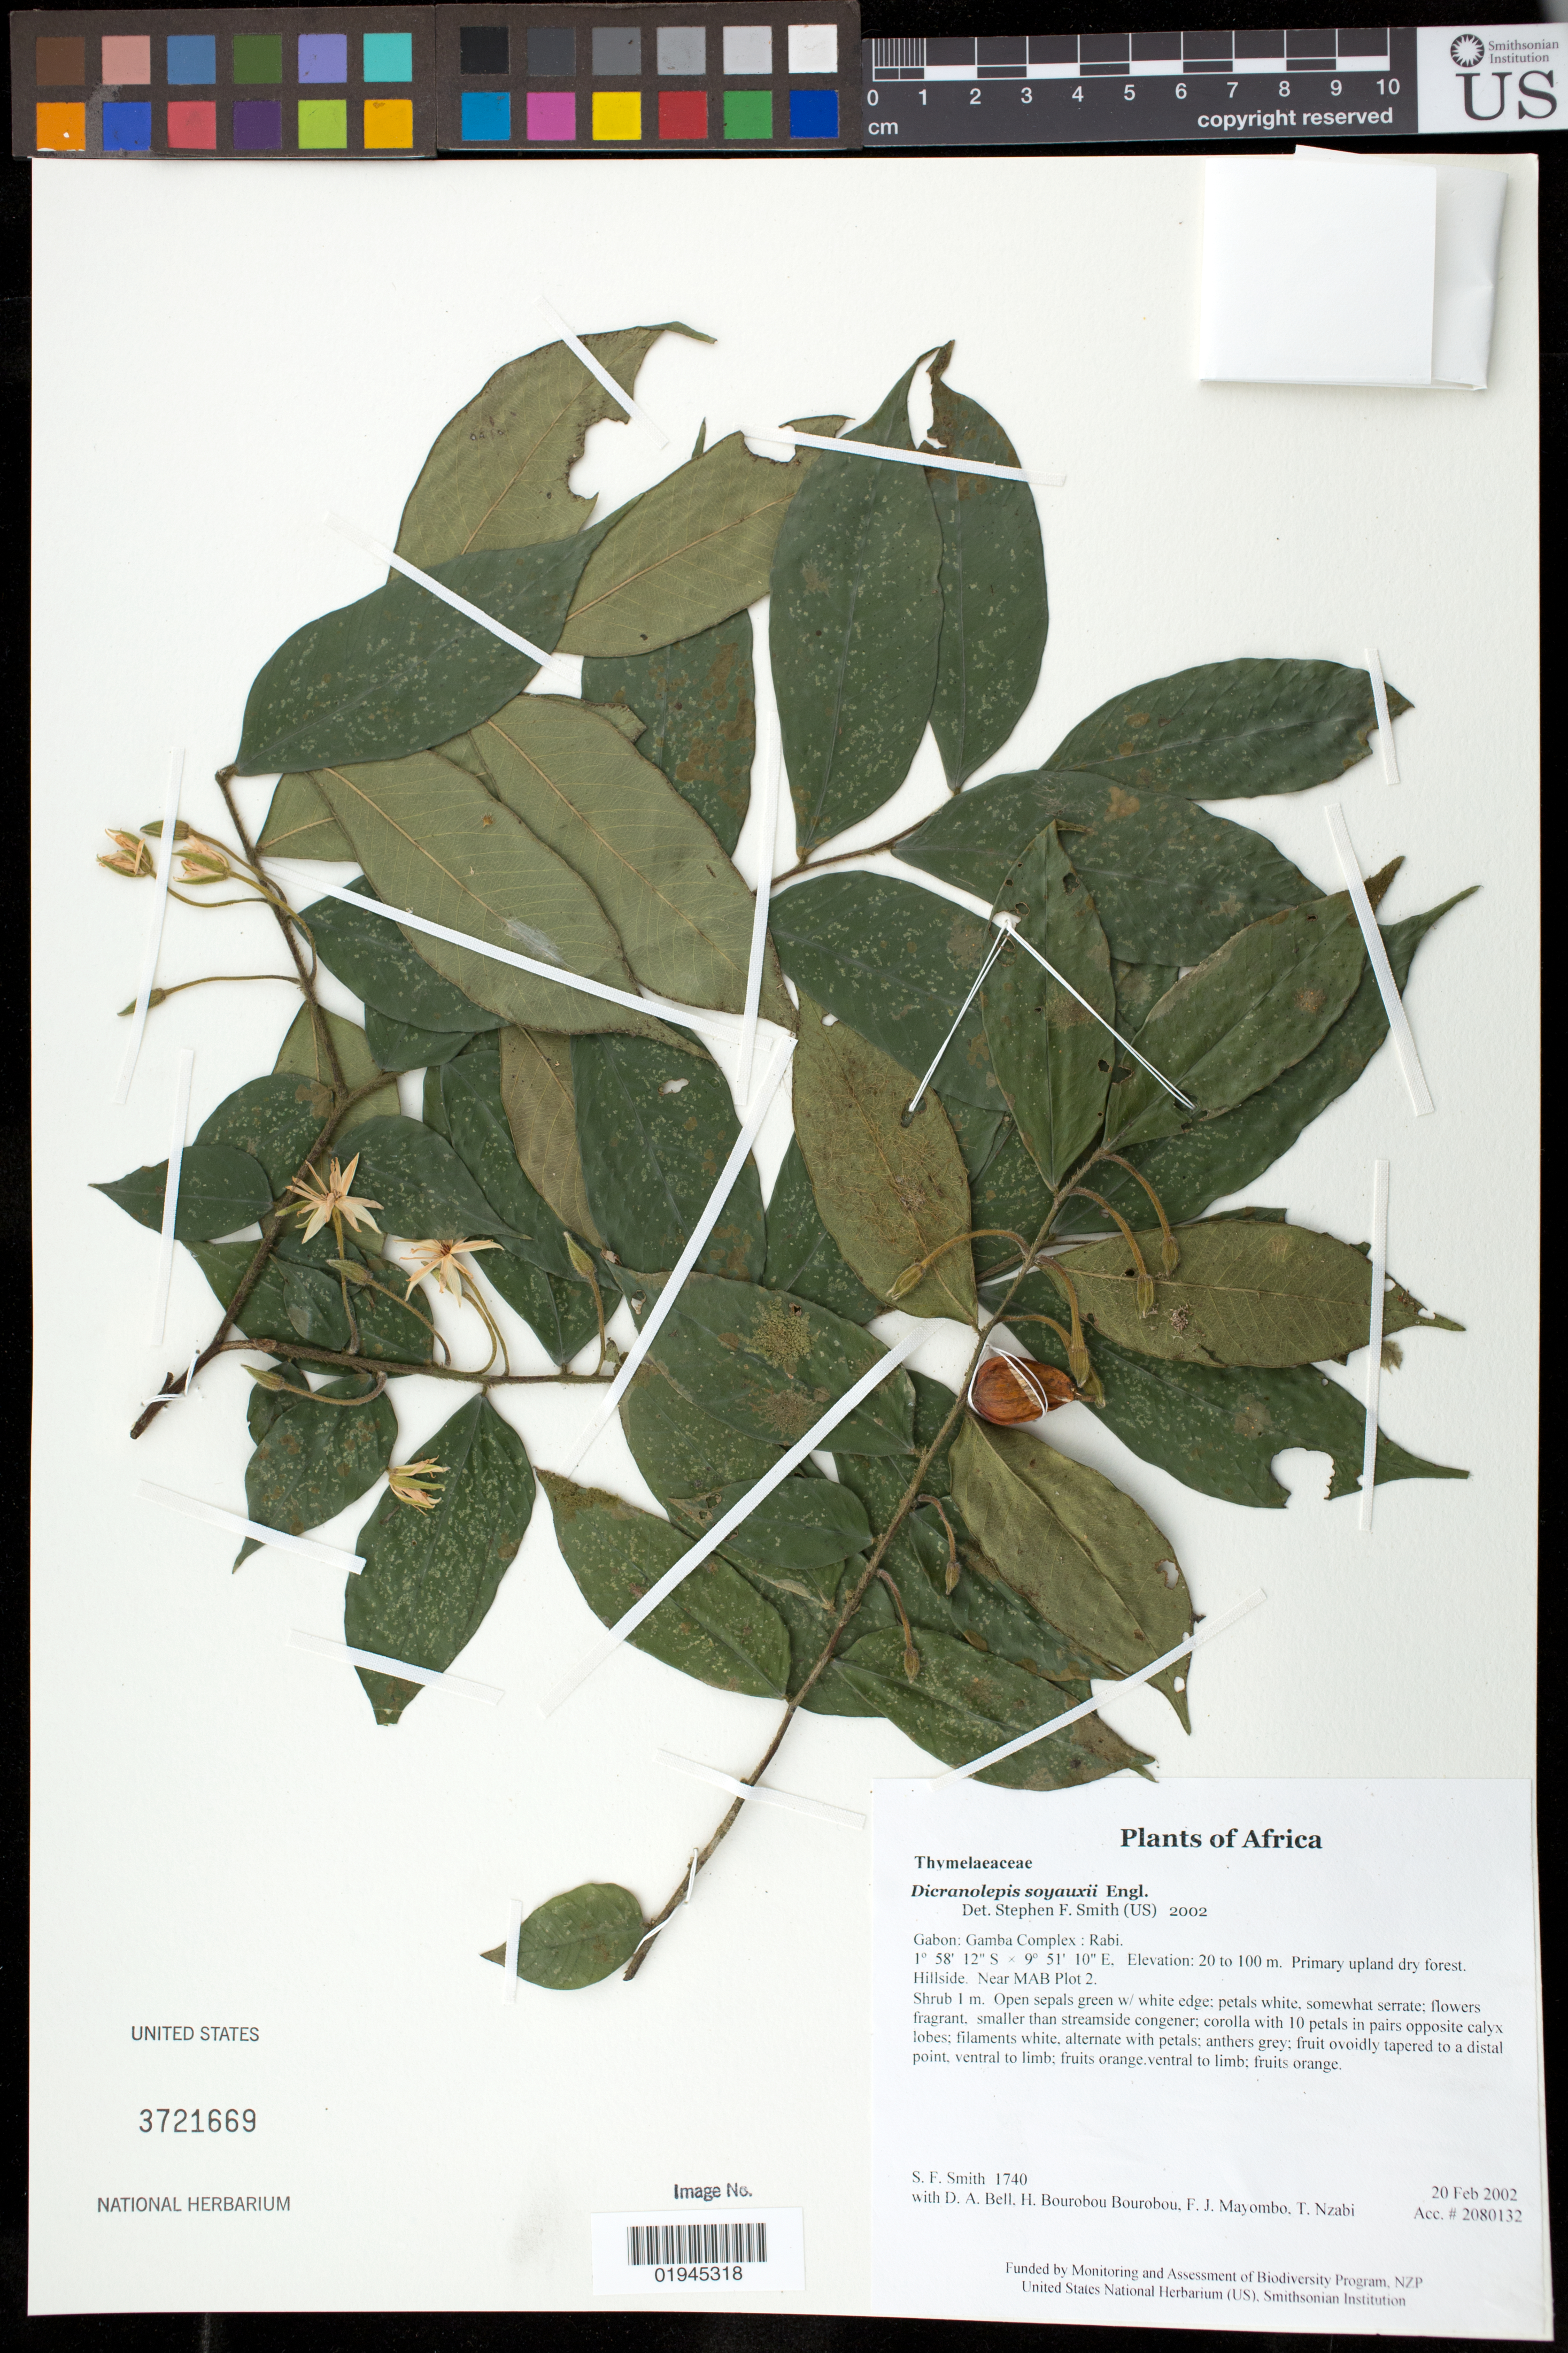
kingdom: Plantae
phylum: Tracheophyta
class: Magnoliopsida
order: Malvales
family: Thymelaeaceae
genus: Dicranolepis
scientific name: Dicranolepis soyauxii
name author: Engl.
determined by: Smith, Stephen F., (US), NMNH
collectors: S.F. Smith, D. A. Bell, H. Bourobou Bourobou & F. J. Mayombo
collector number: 1740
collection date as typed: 20 Feb 2002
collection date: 2002-02-20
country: Gabon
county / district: Gamba Complex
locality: Rabi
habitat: Primary upland dry forest. Hillside. Near MAB Plot 2.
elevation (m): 20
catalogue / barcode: US 3721669